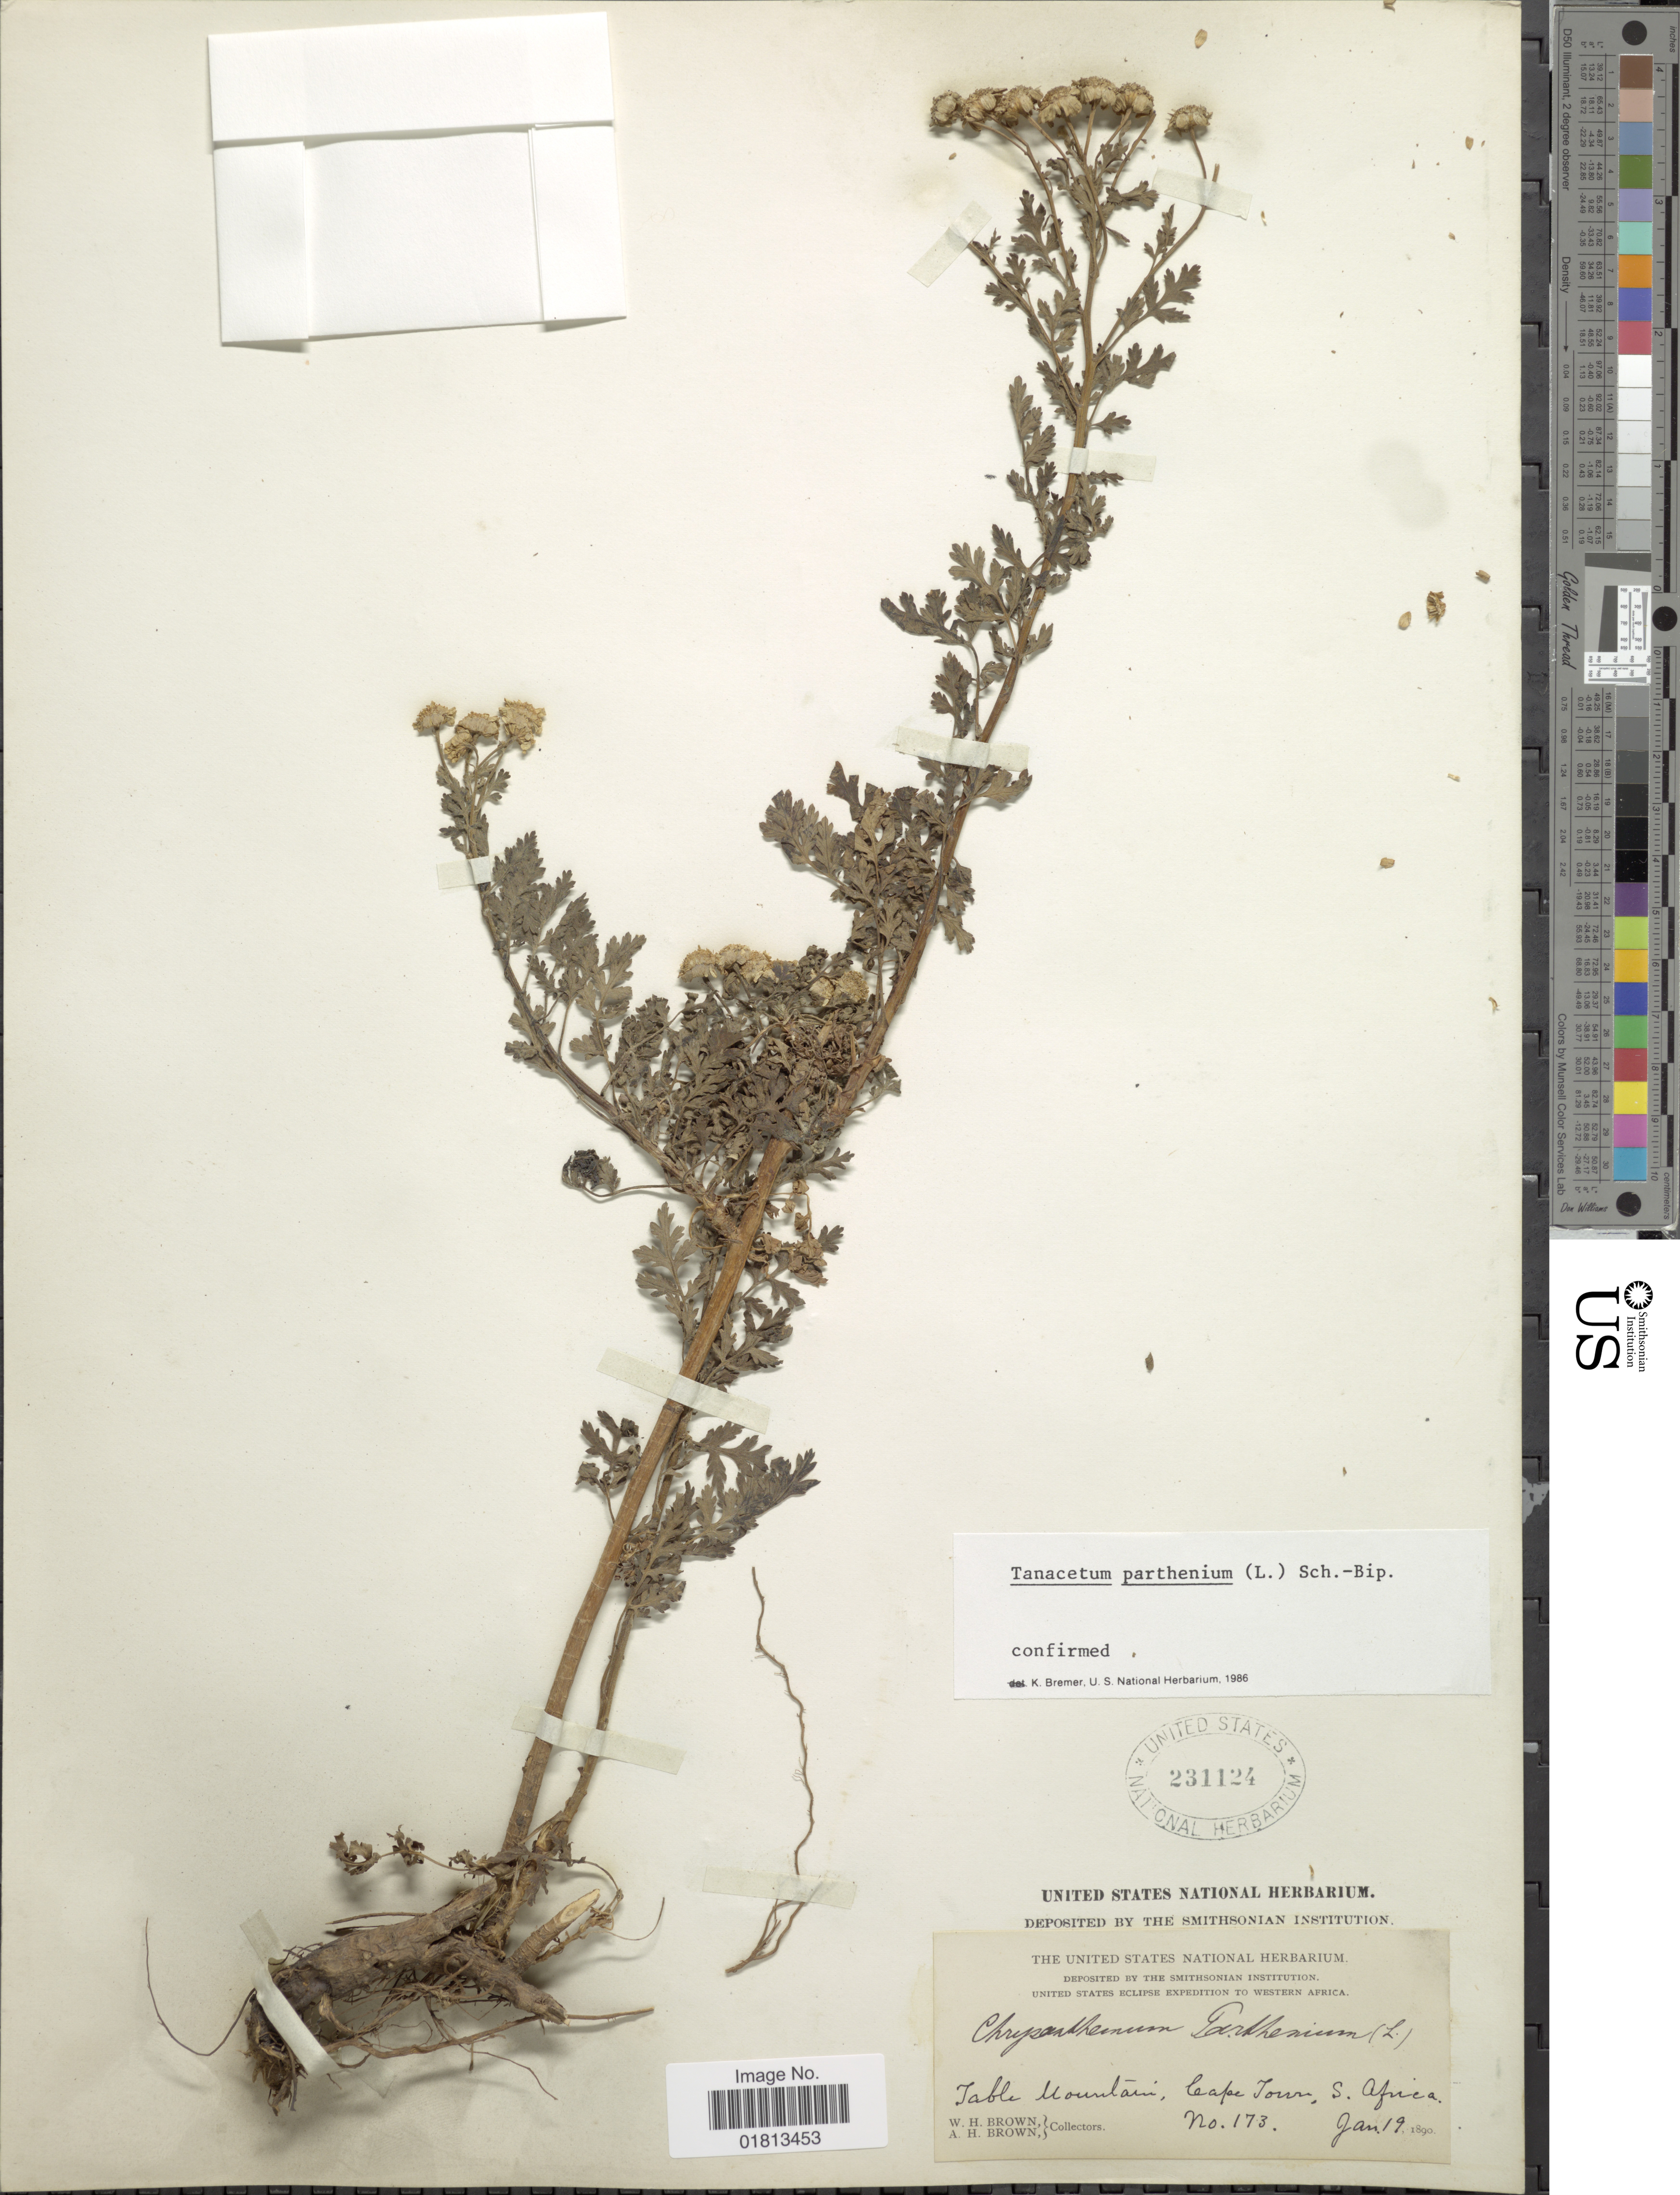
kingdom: Plantae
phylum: Tracheophyta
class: Magnoliopsida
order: Asterales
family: Asteraceae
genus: Tanacetum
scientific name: Tanacetum parthenium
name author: (L.) Sch. Bip.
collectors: W. H. Brown & A. H. Brown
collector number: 17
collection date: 1890-01-19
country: South Africa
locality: Table Mountain, Cape Town, S. Africa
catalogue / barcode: US 231124